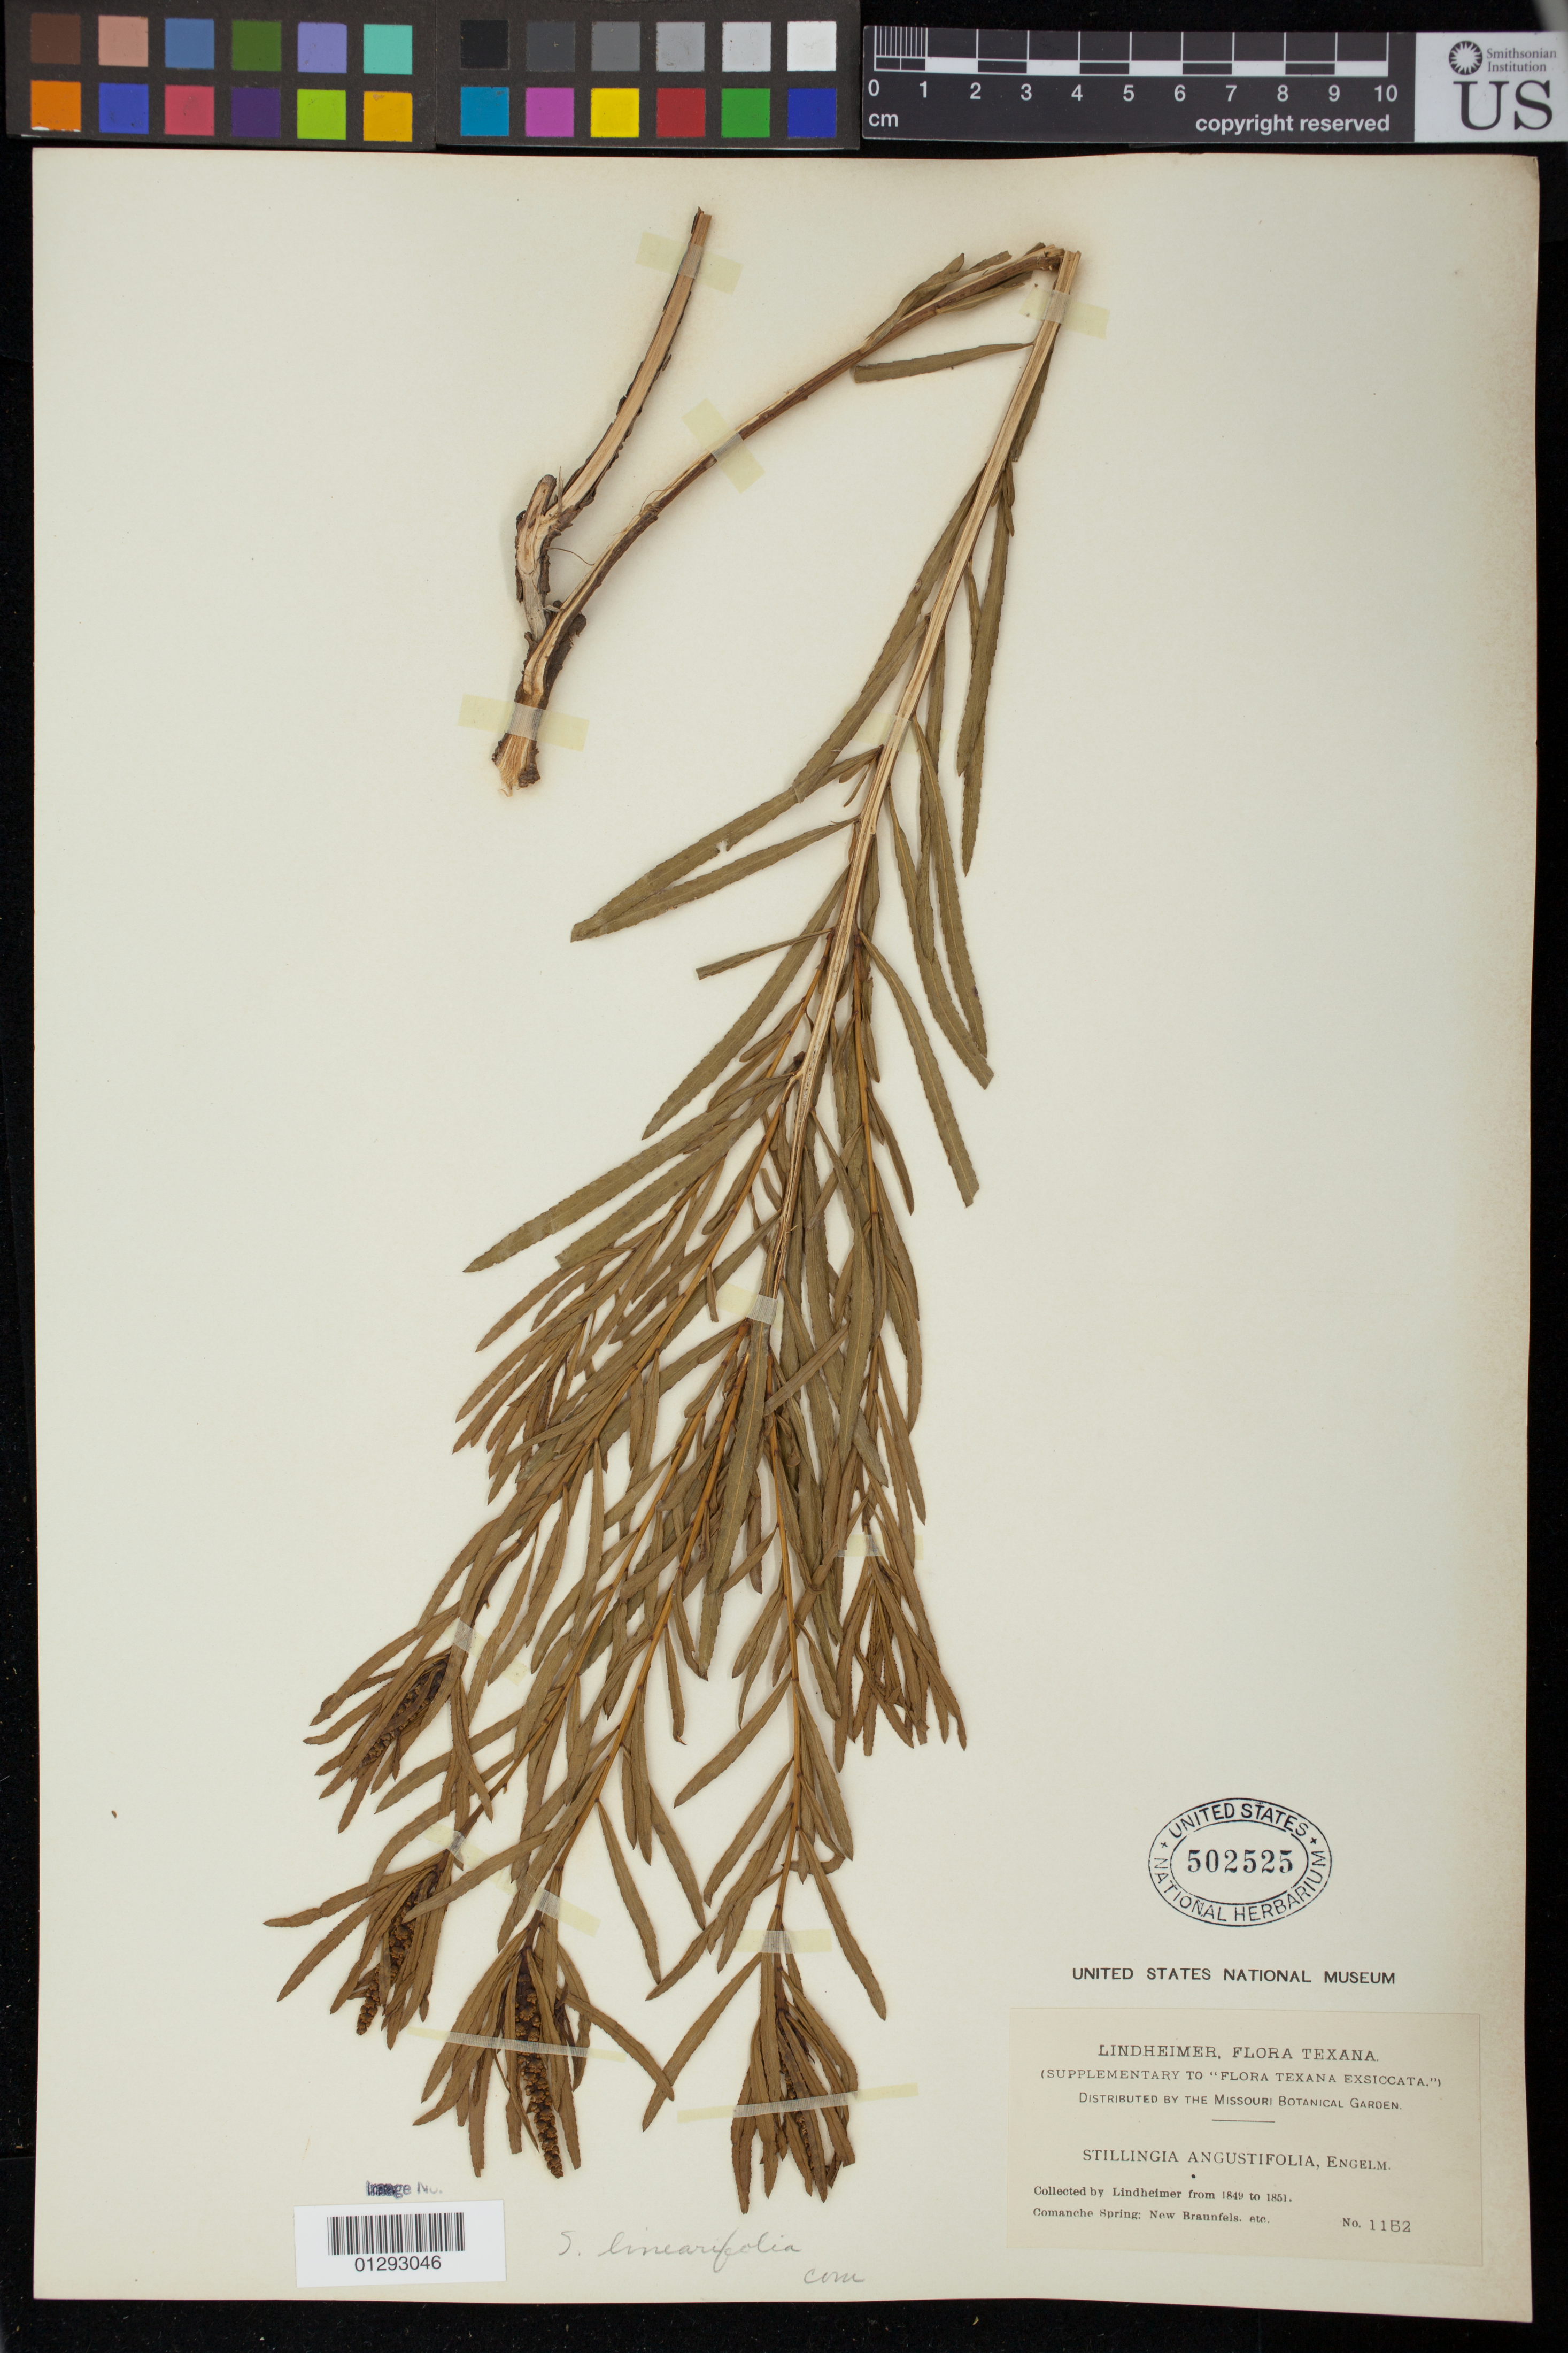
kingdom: Plantae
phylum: Tracheophyta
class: Magnoliopsida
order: Malpighiales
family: Euphorbiaceae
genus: Stillingia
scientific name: Stillingia texana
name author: I.M. Johnst.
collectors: -. Lindheimer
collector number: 1152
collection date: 1849/1851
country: United States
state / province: Texas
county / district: Comal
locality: Comanche Spring: New Braunfels. etc.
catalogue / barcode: US 502525